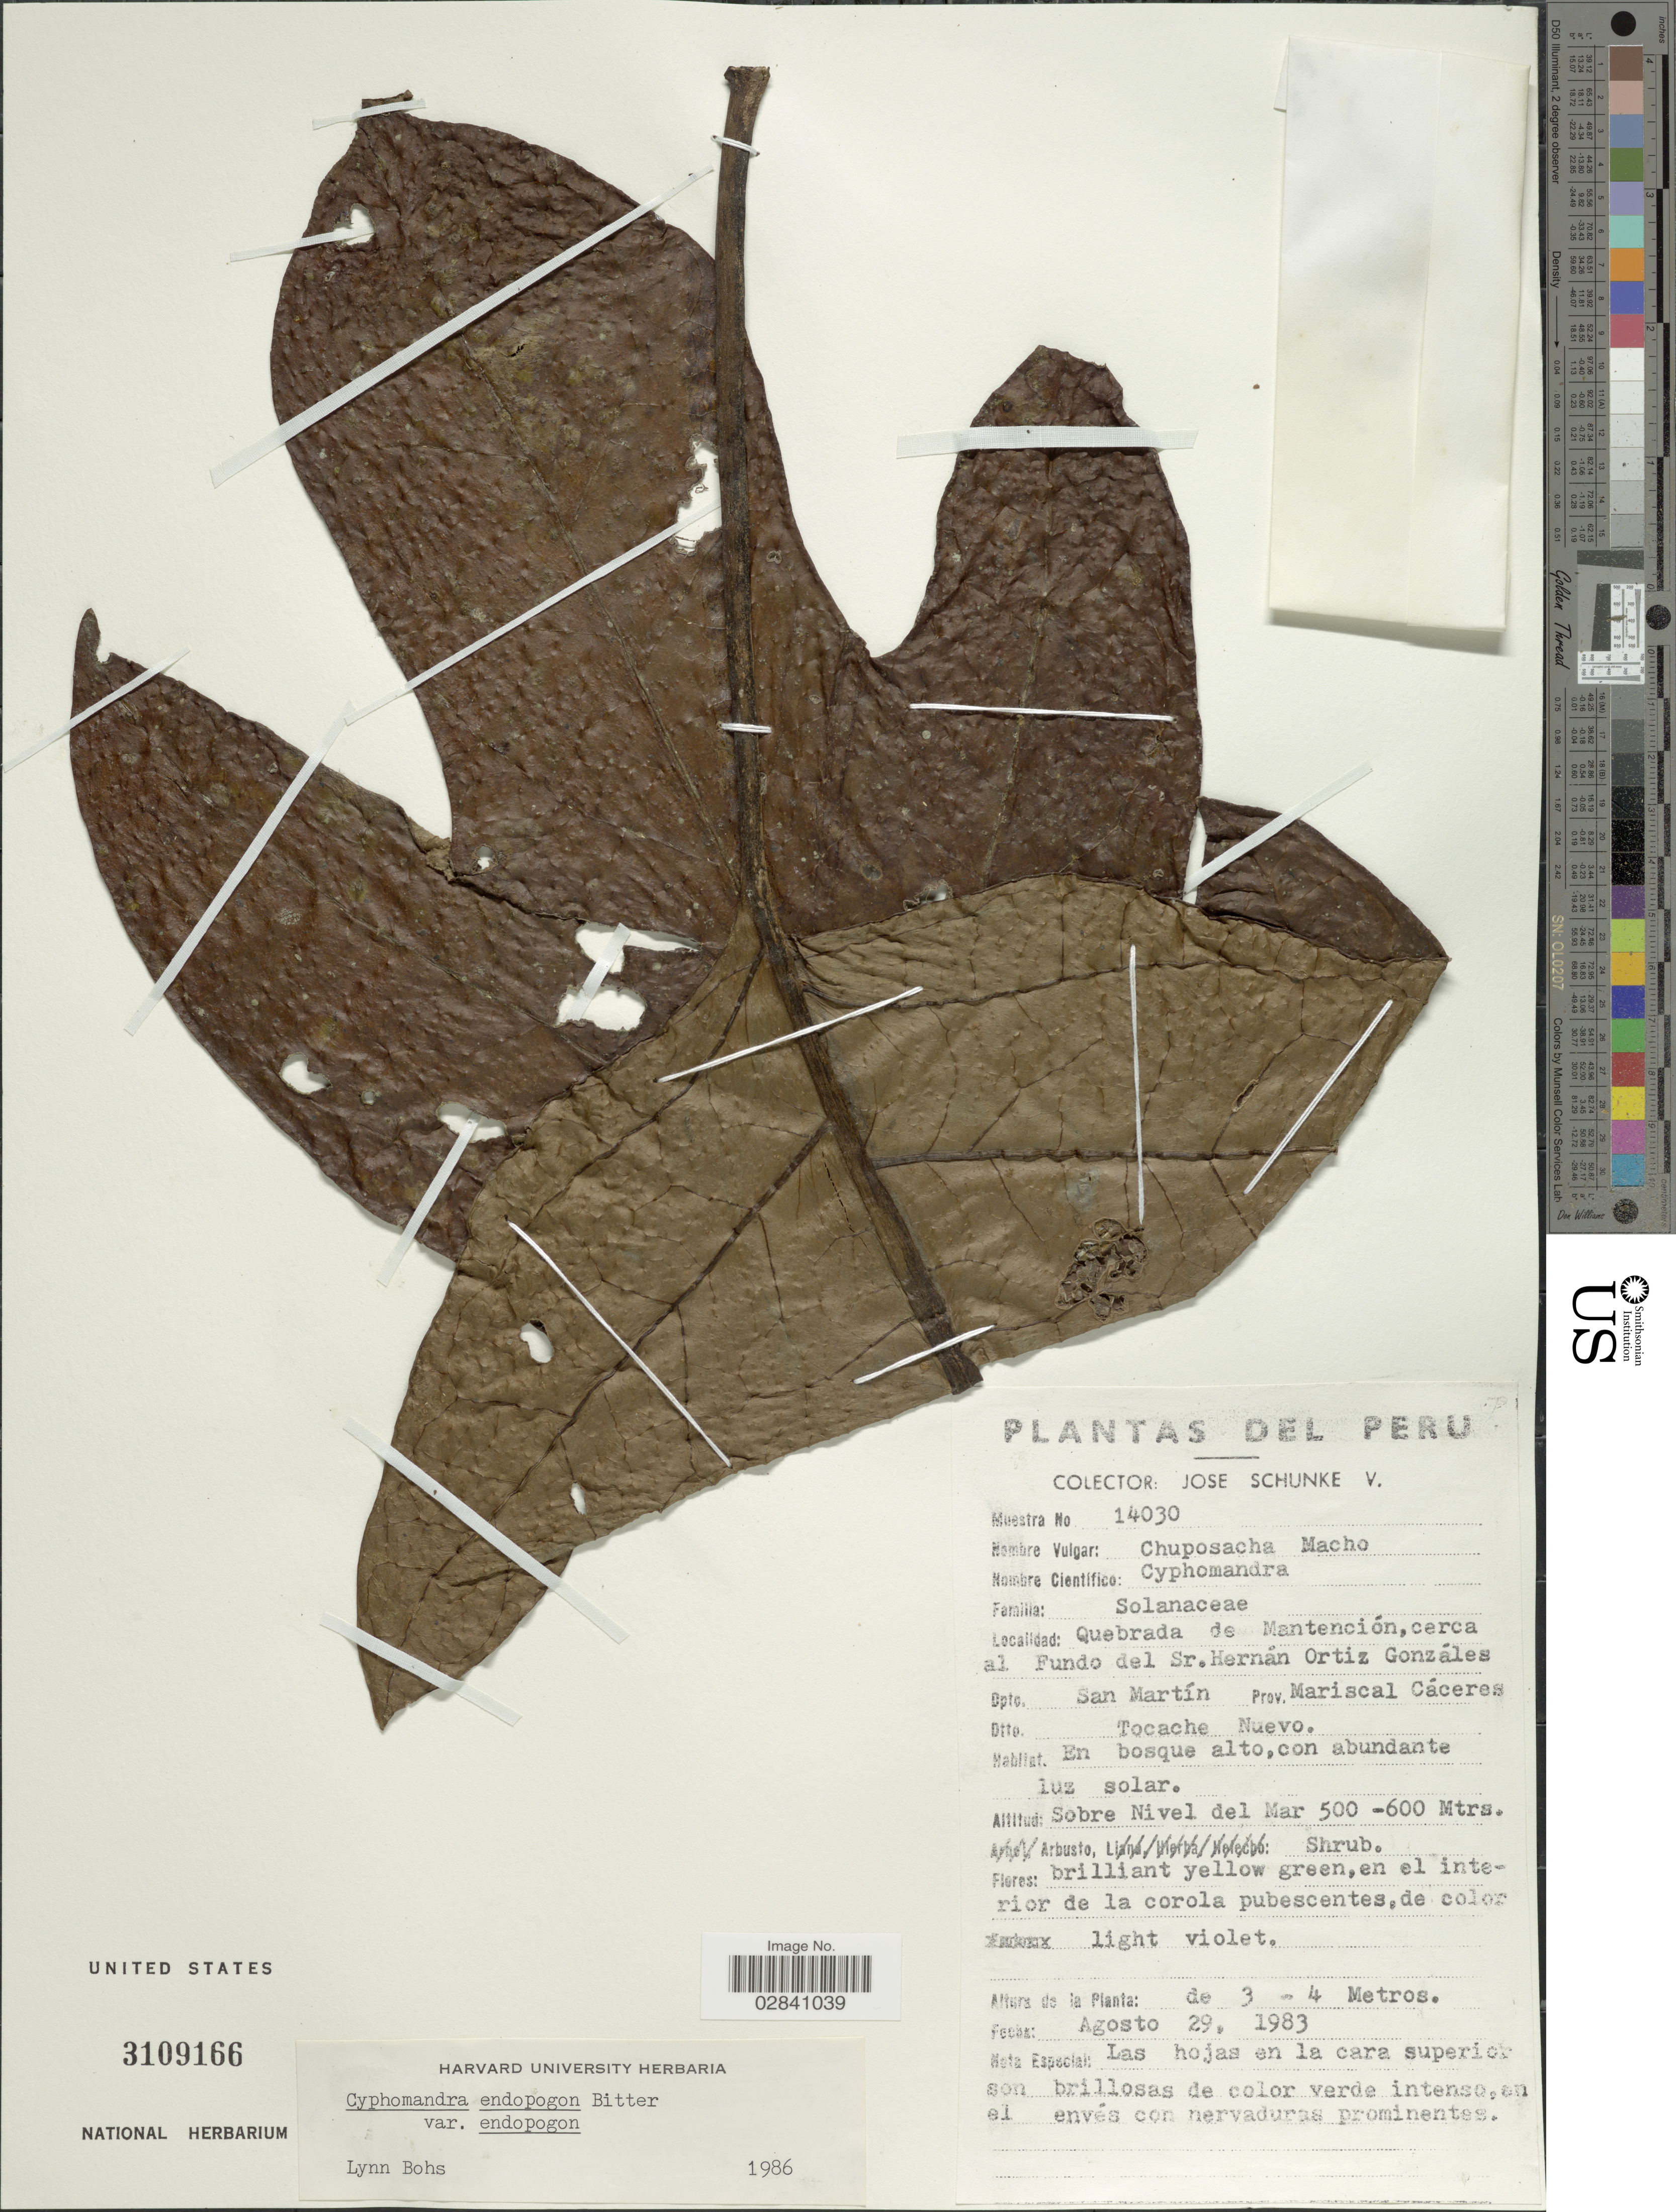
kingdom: Plantae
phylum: Tracheophyta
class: Magnoliopsida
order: Solanales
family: Solanaceae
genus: Cyphomandra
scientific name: Cyphomandra endopogon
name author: Bitter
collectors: J. Schunke Vigo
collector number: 14030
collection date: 1983-08-29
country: Peru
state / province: San Martín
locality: Quebrada de Mantención, cerca al Fundo del Sr. Hernán Ortiz Gonzáles. Dpto. San Martín. Prov. Mariscal Cáceres. Dtto. Tocache Nuevo.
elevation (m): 500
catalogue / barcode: US 3109166